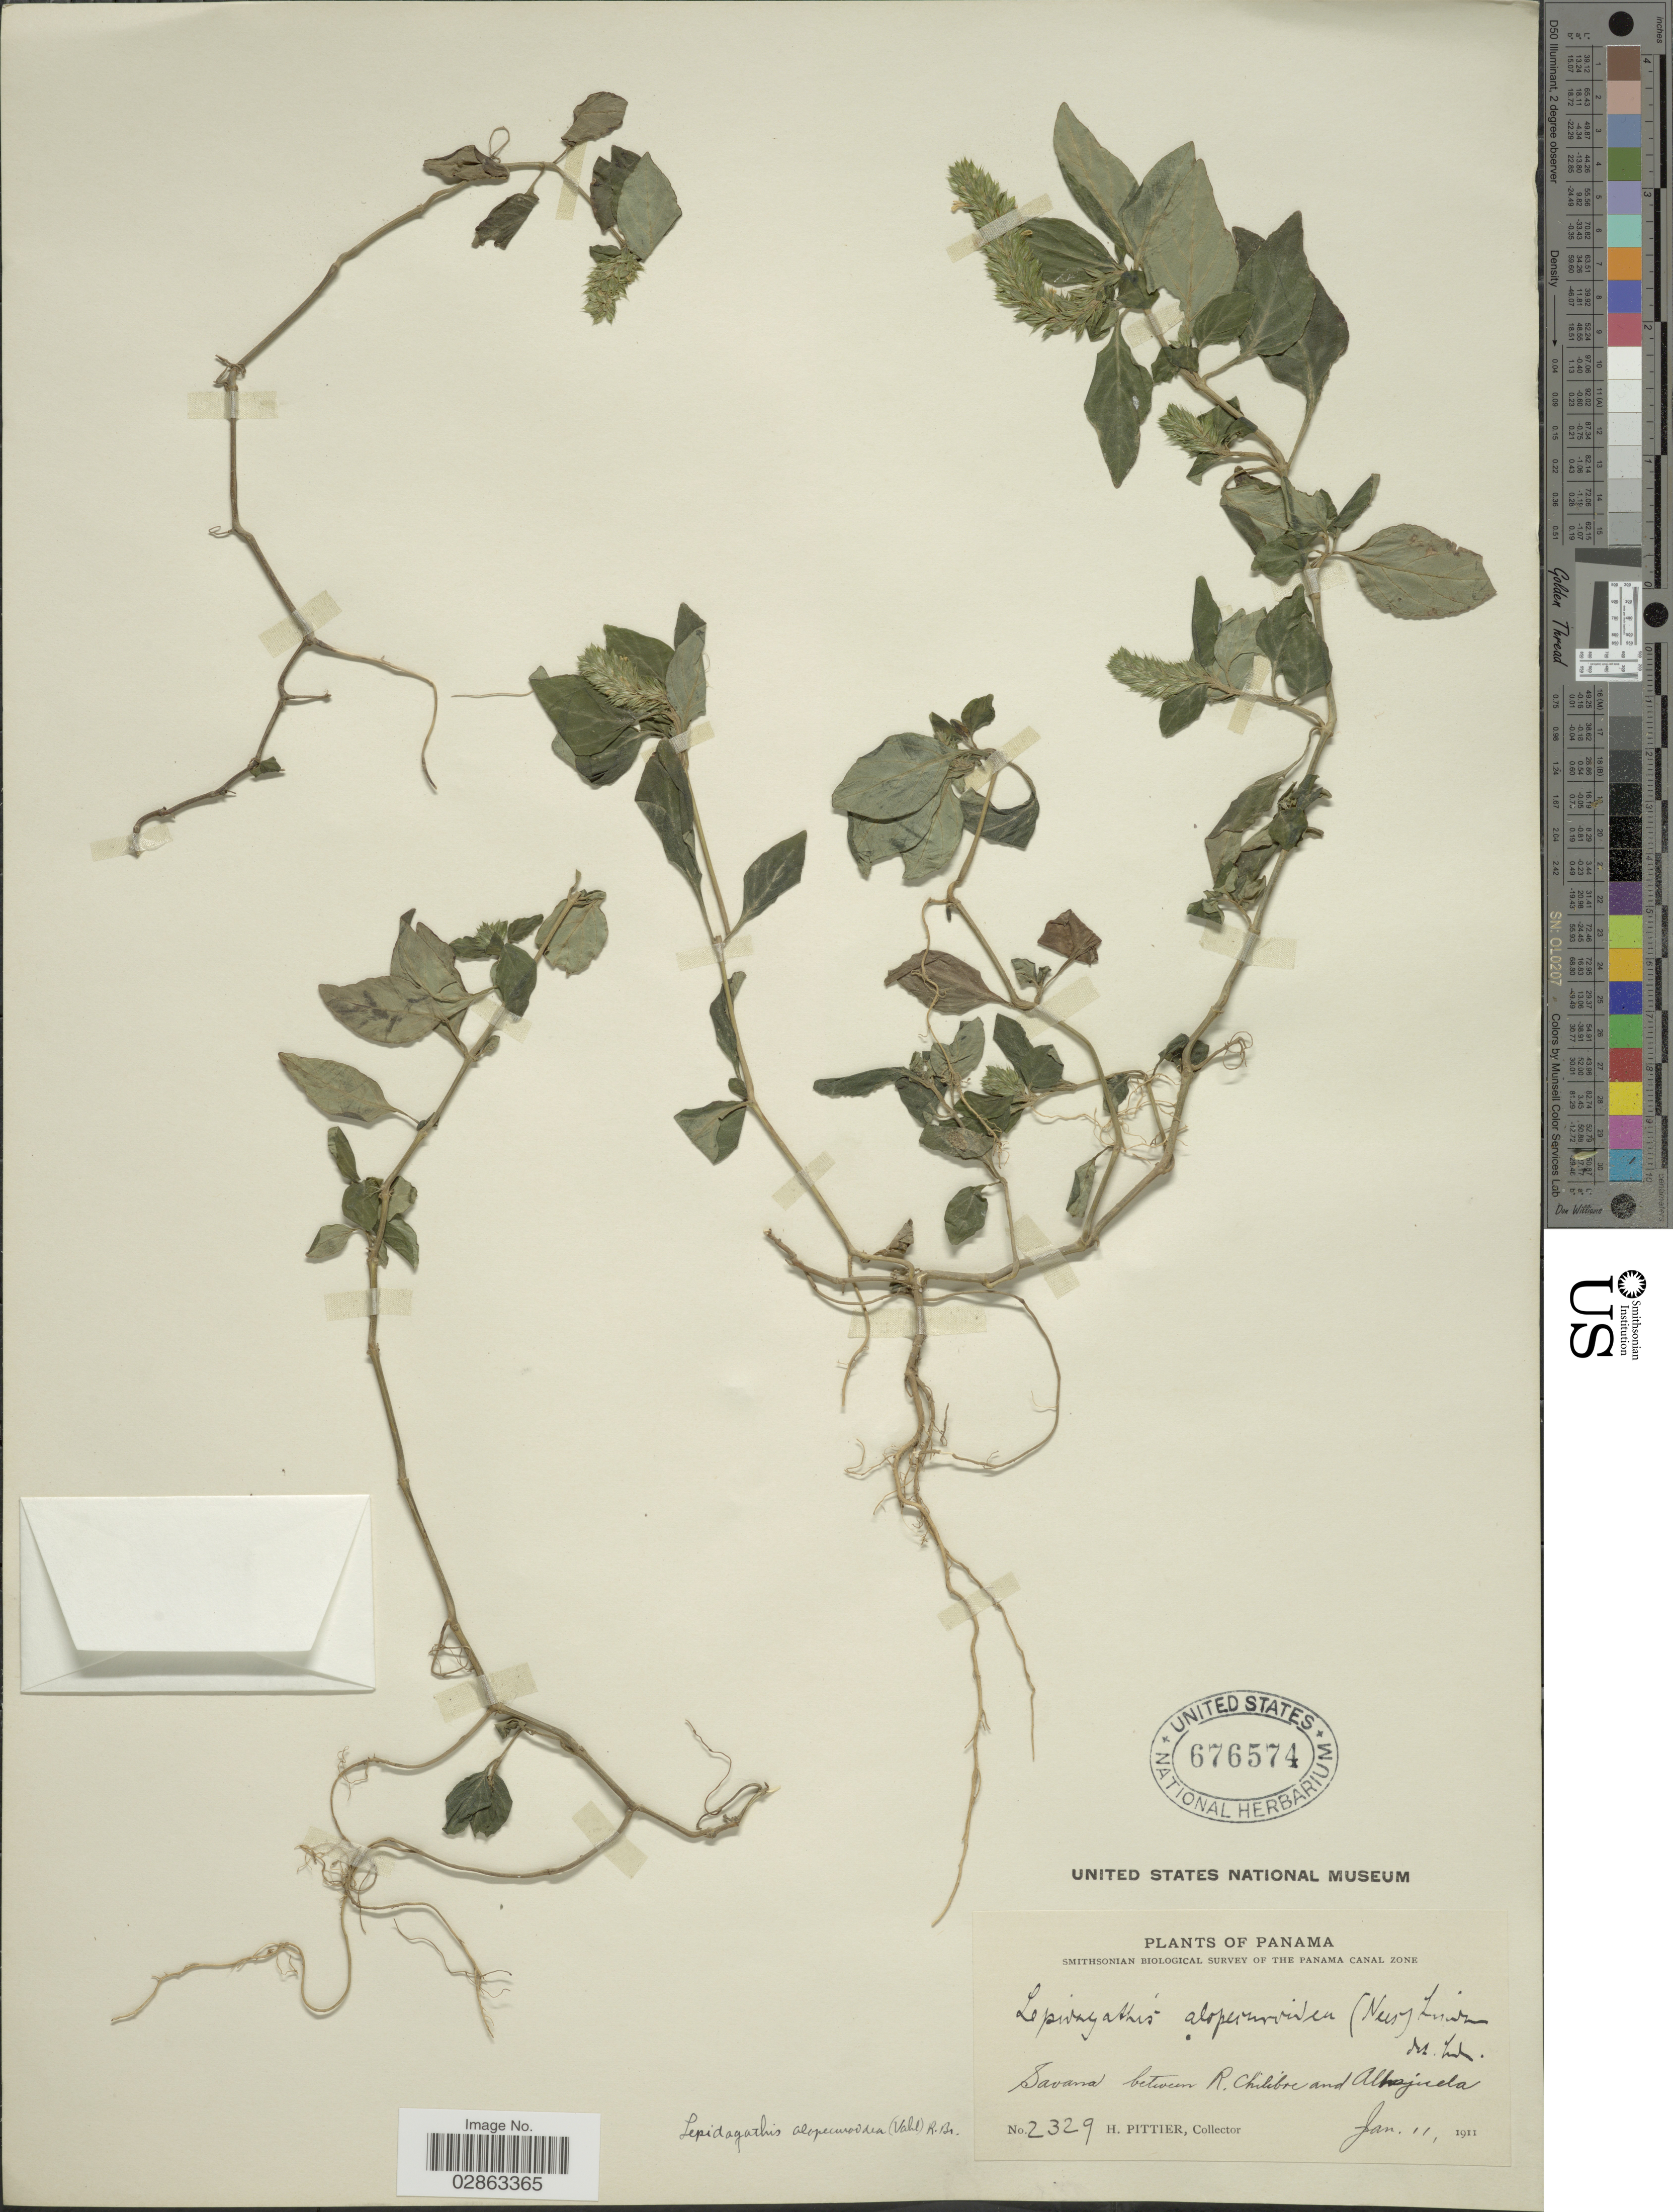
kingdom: Plantae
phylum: Tracheophyta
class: Magnoliopsida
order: Lamiales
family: Acanthaceae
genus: Teliostachya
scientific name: Teliostachya alopecuroidea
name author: (Vahl) Nees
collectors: H. F. Pittier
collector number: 2329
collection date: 1911-01-11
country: Costa Rica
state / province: Alajuela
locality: Savana between R. Chilibre and Alhajuela.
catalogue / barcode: US 676574